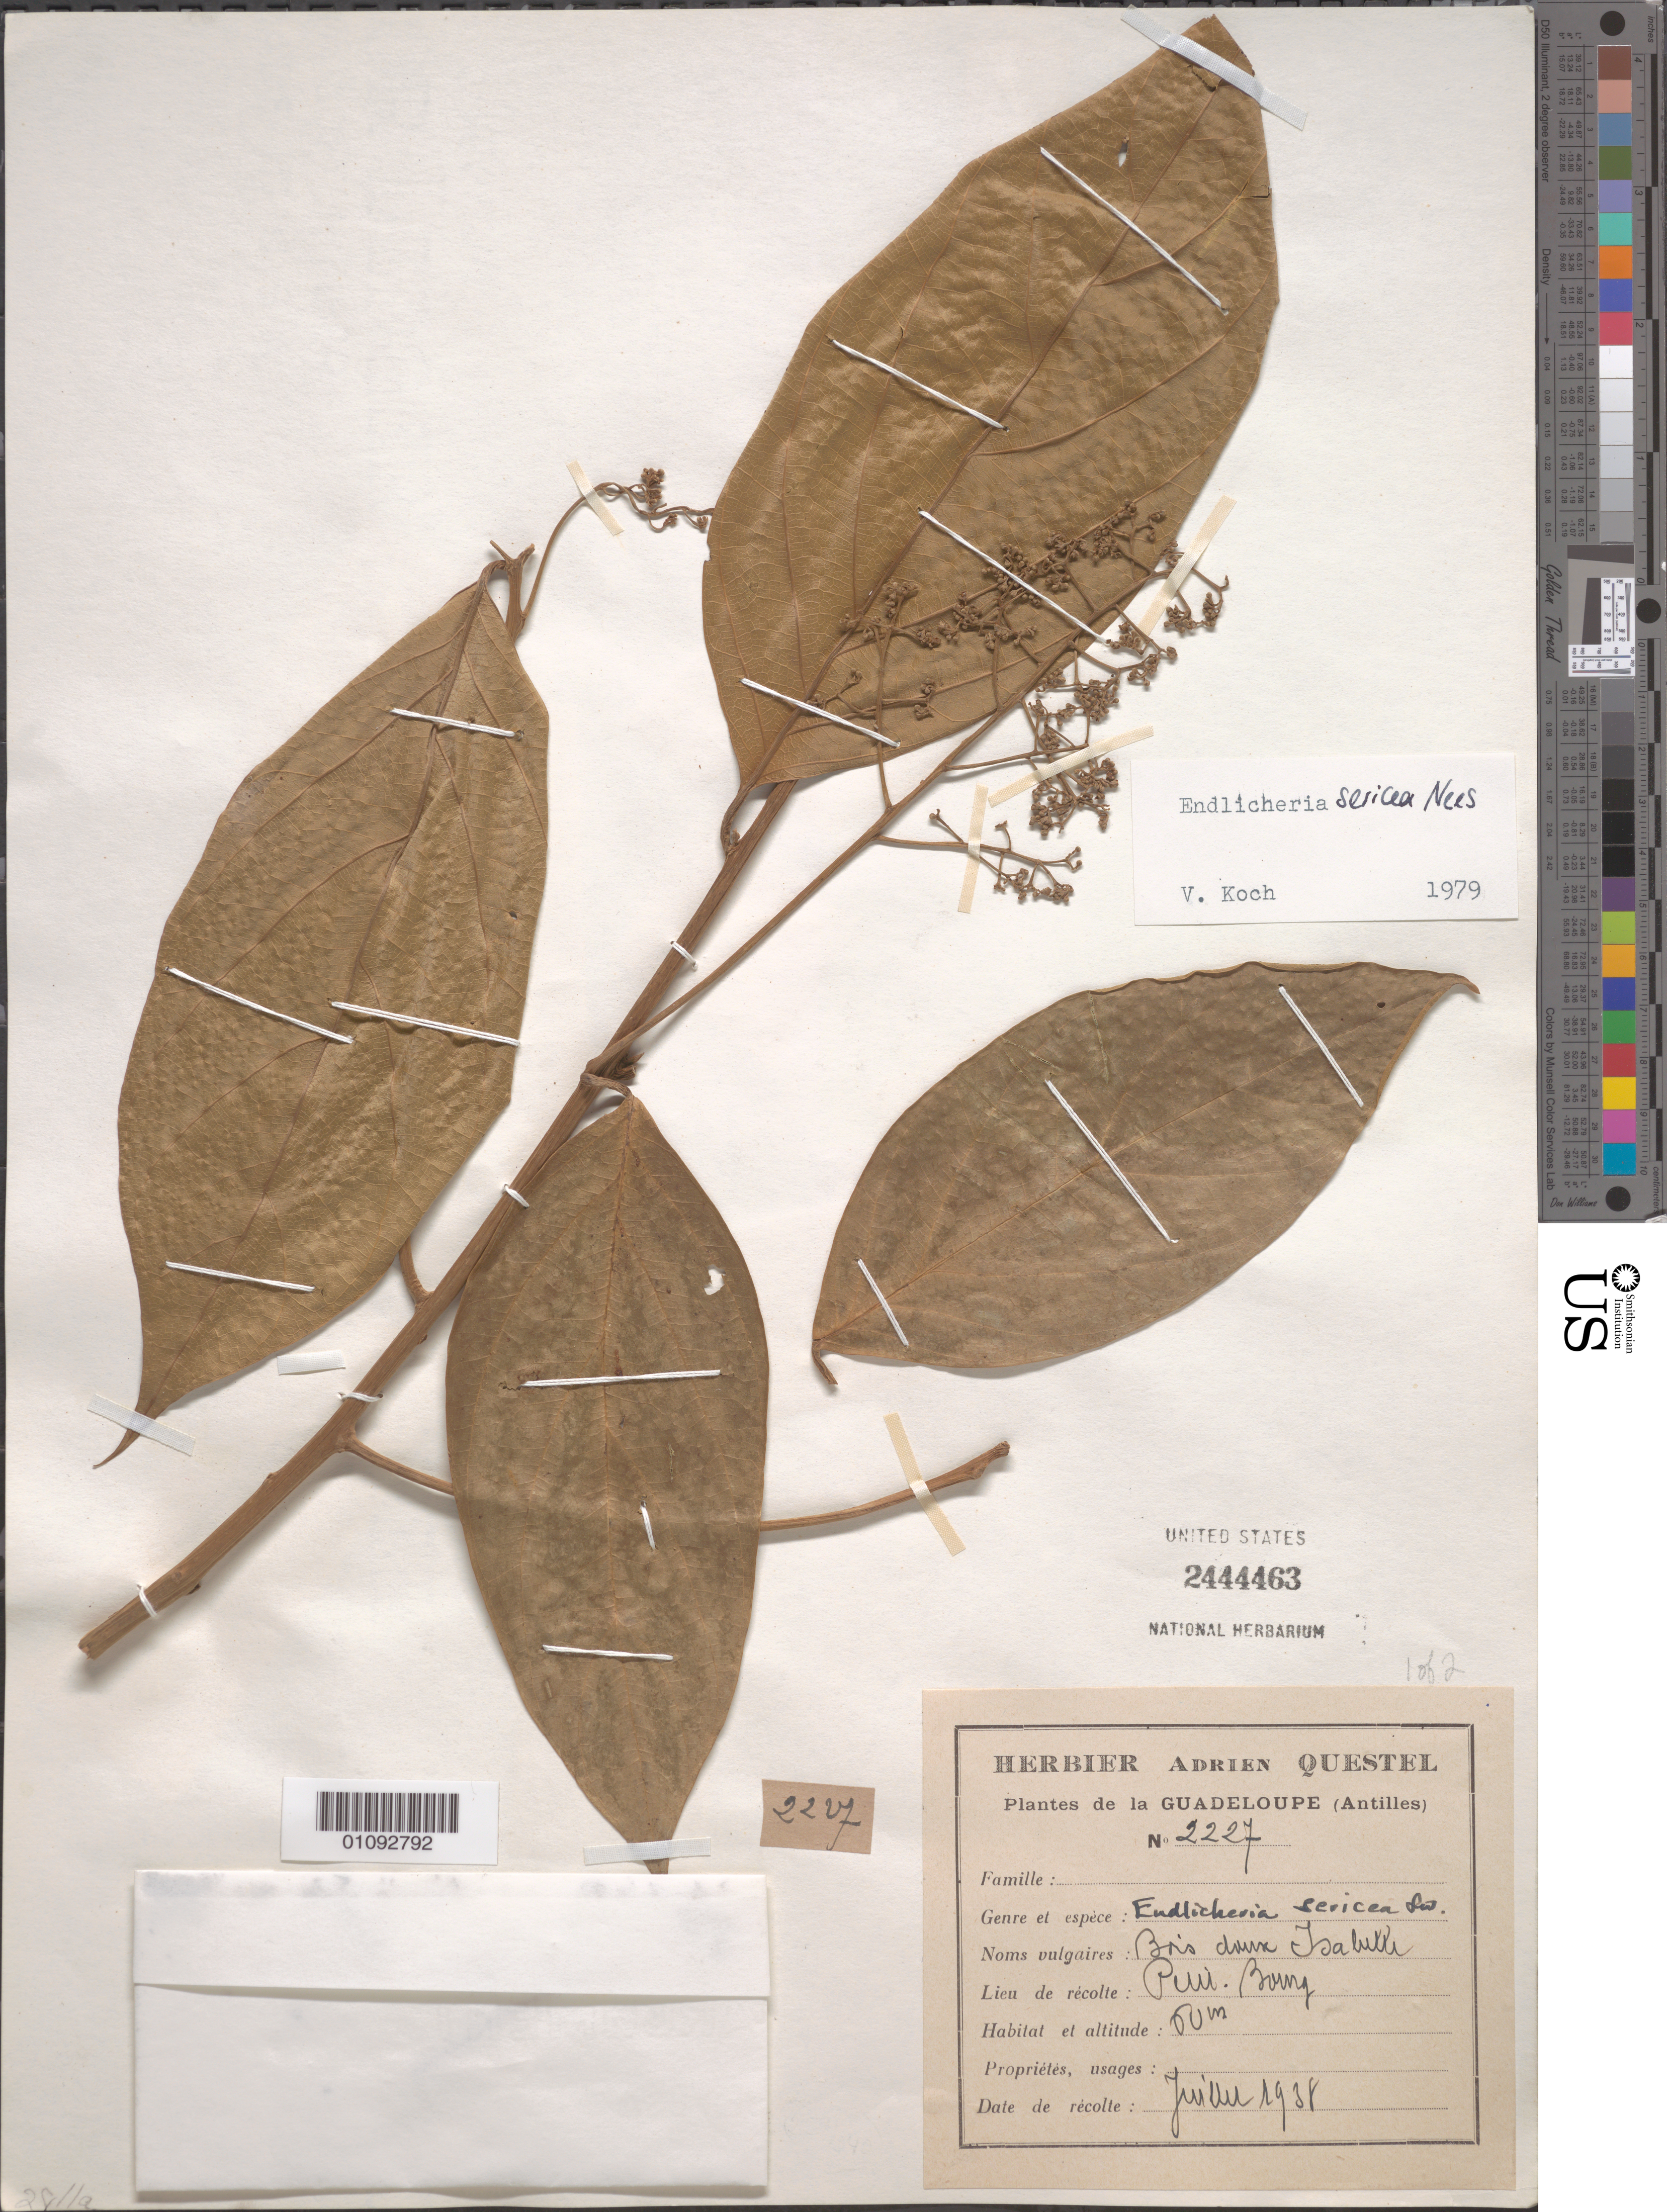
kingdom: Plantae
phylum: Tracheophyta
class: Magnoliopsida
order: Laurales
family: Lauraceae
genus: Endlicheria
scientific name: Endlicheria sericea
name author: Nees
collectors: A. Questel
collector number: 2227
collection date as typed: Jul 1938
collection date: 1938-07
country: Guadeloupe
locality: Petit-Bourg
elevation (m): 60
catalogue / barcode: US 2444463